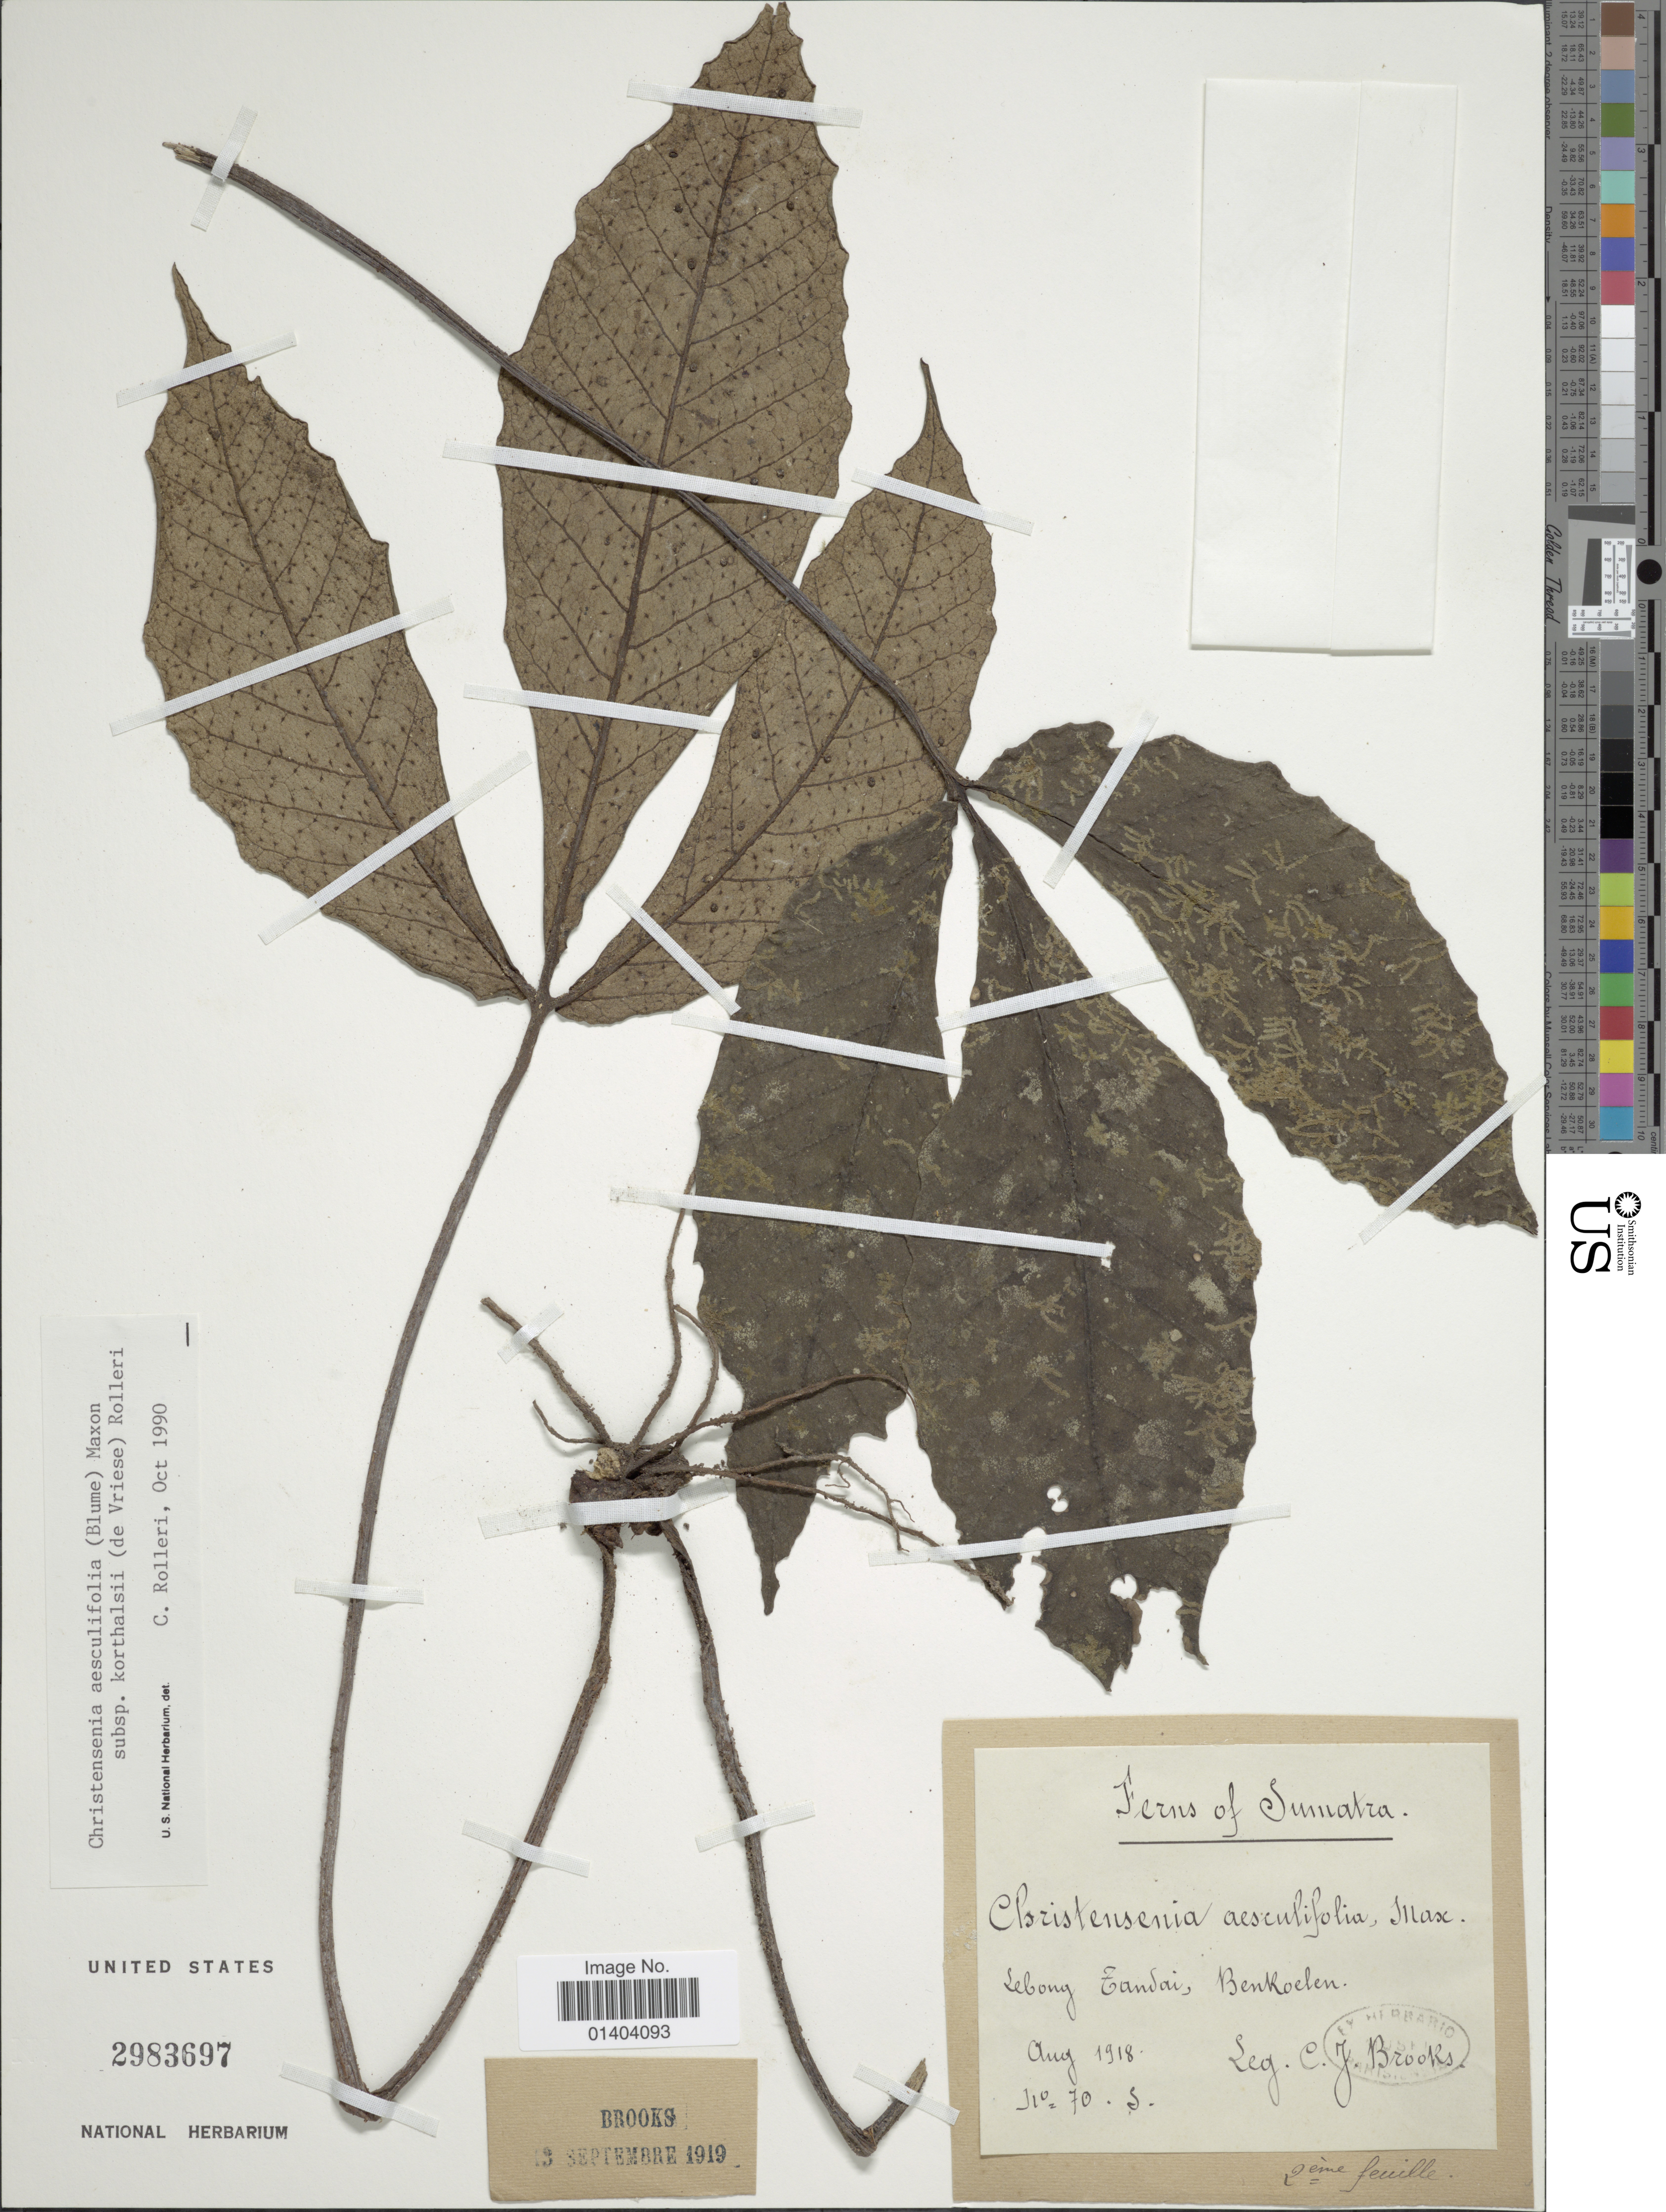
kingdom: Plantae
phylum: Tracheophyta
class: Polypodiopsida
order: Marattiales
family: Marattiaceae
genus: Christensenia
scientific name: Christensenia aesculifolia subsp. korthalsii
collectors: C. J. Brooks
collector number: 70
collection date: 1918-08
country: Indonesia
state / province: Sumatra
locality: Lebong Landai, Benkoelen [interpreted]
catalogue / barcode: US 2983697